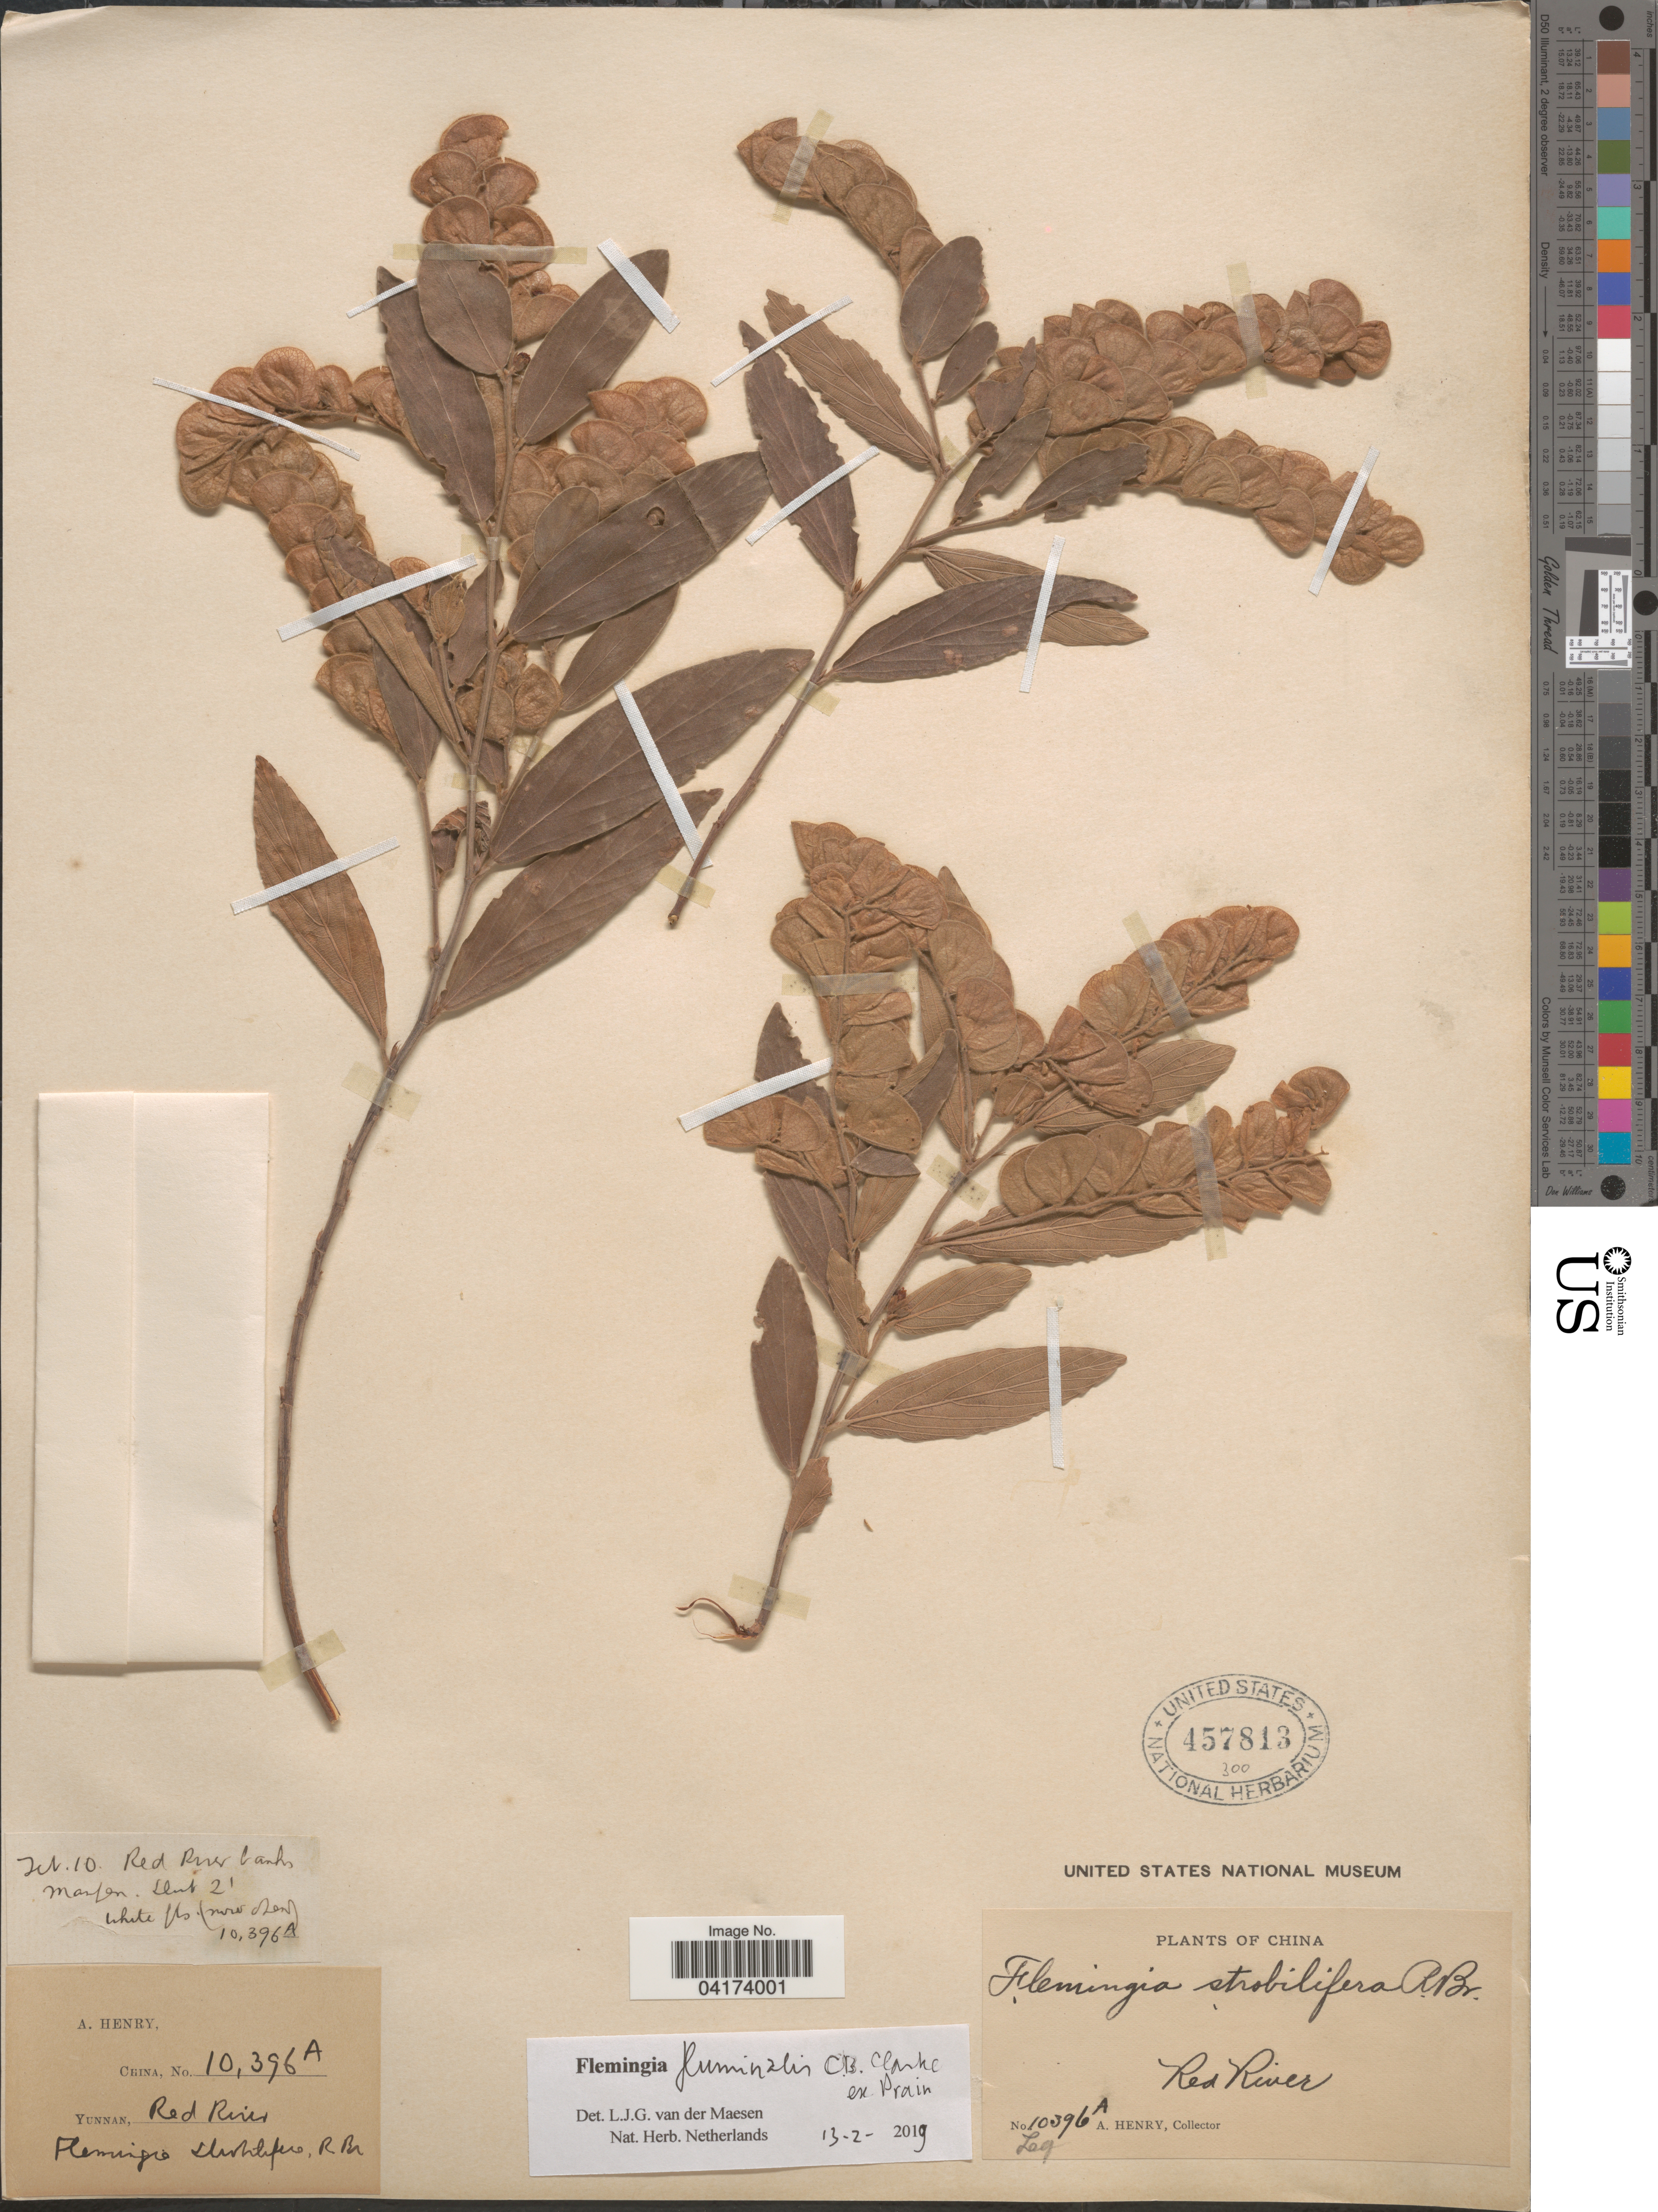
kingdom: Plantae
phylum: Tracheophyta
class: Magnoliopsida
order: Fabales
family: Fabaceae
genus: Flemingia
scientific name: Flemingia fluminalis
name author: C.B. Clarke ex Prain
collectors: A. Henry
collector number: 10396A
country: China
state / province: Yunnan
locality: Red River.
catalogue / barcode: US 457813